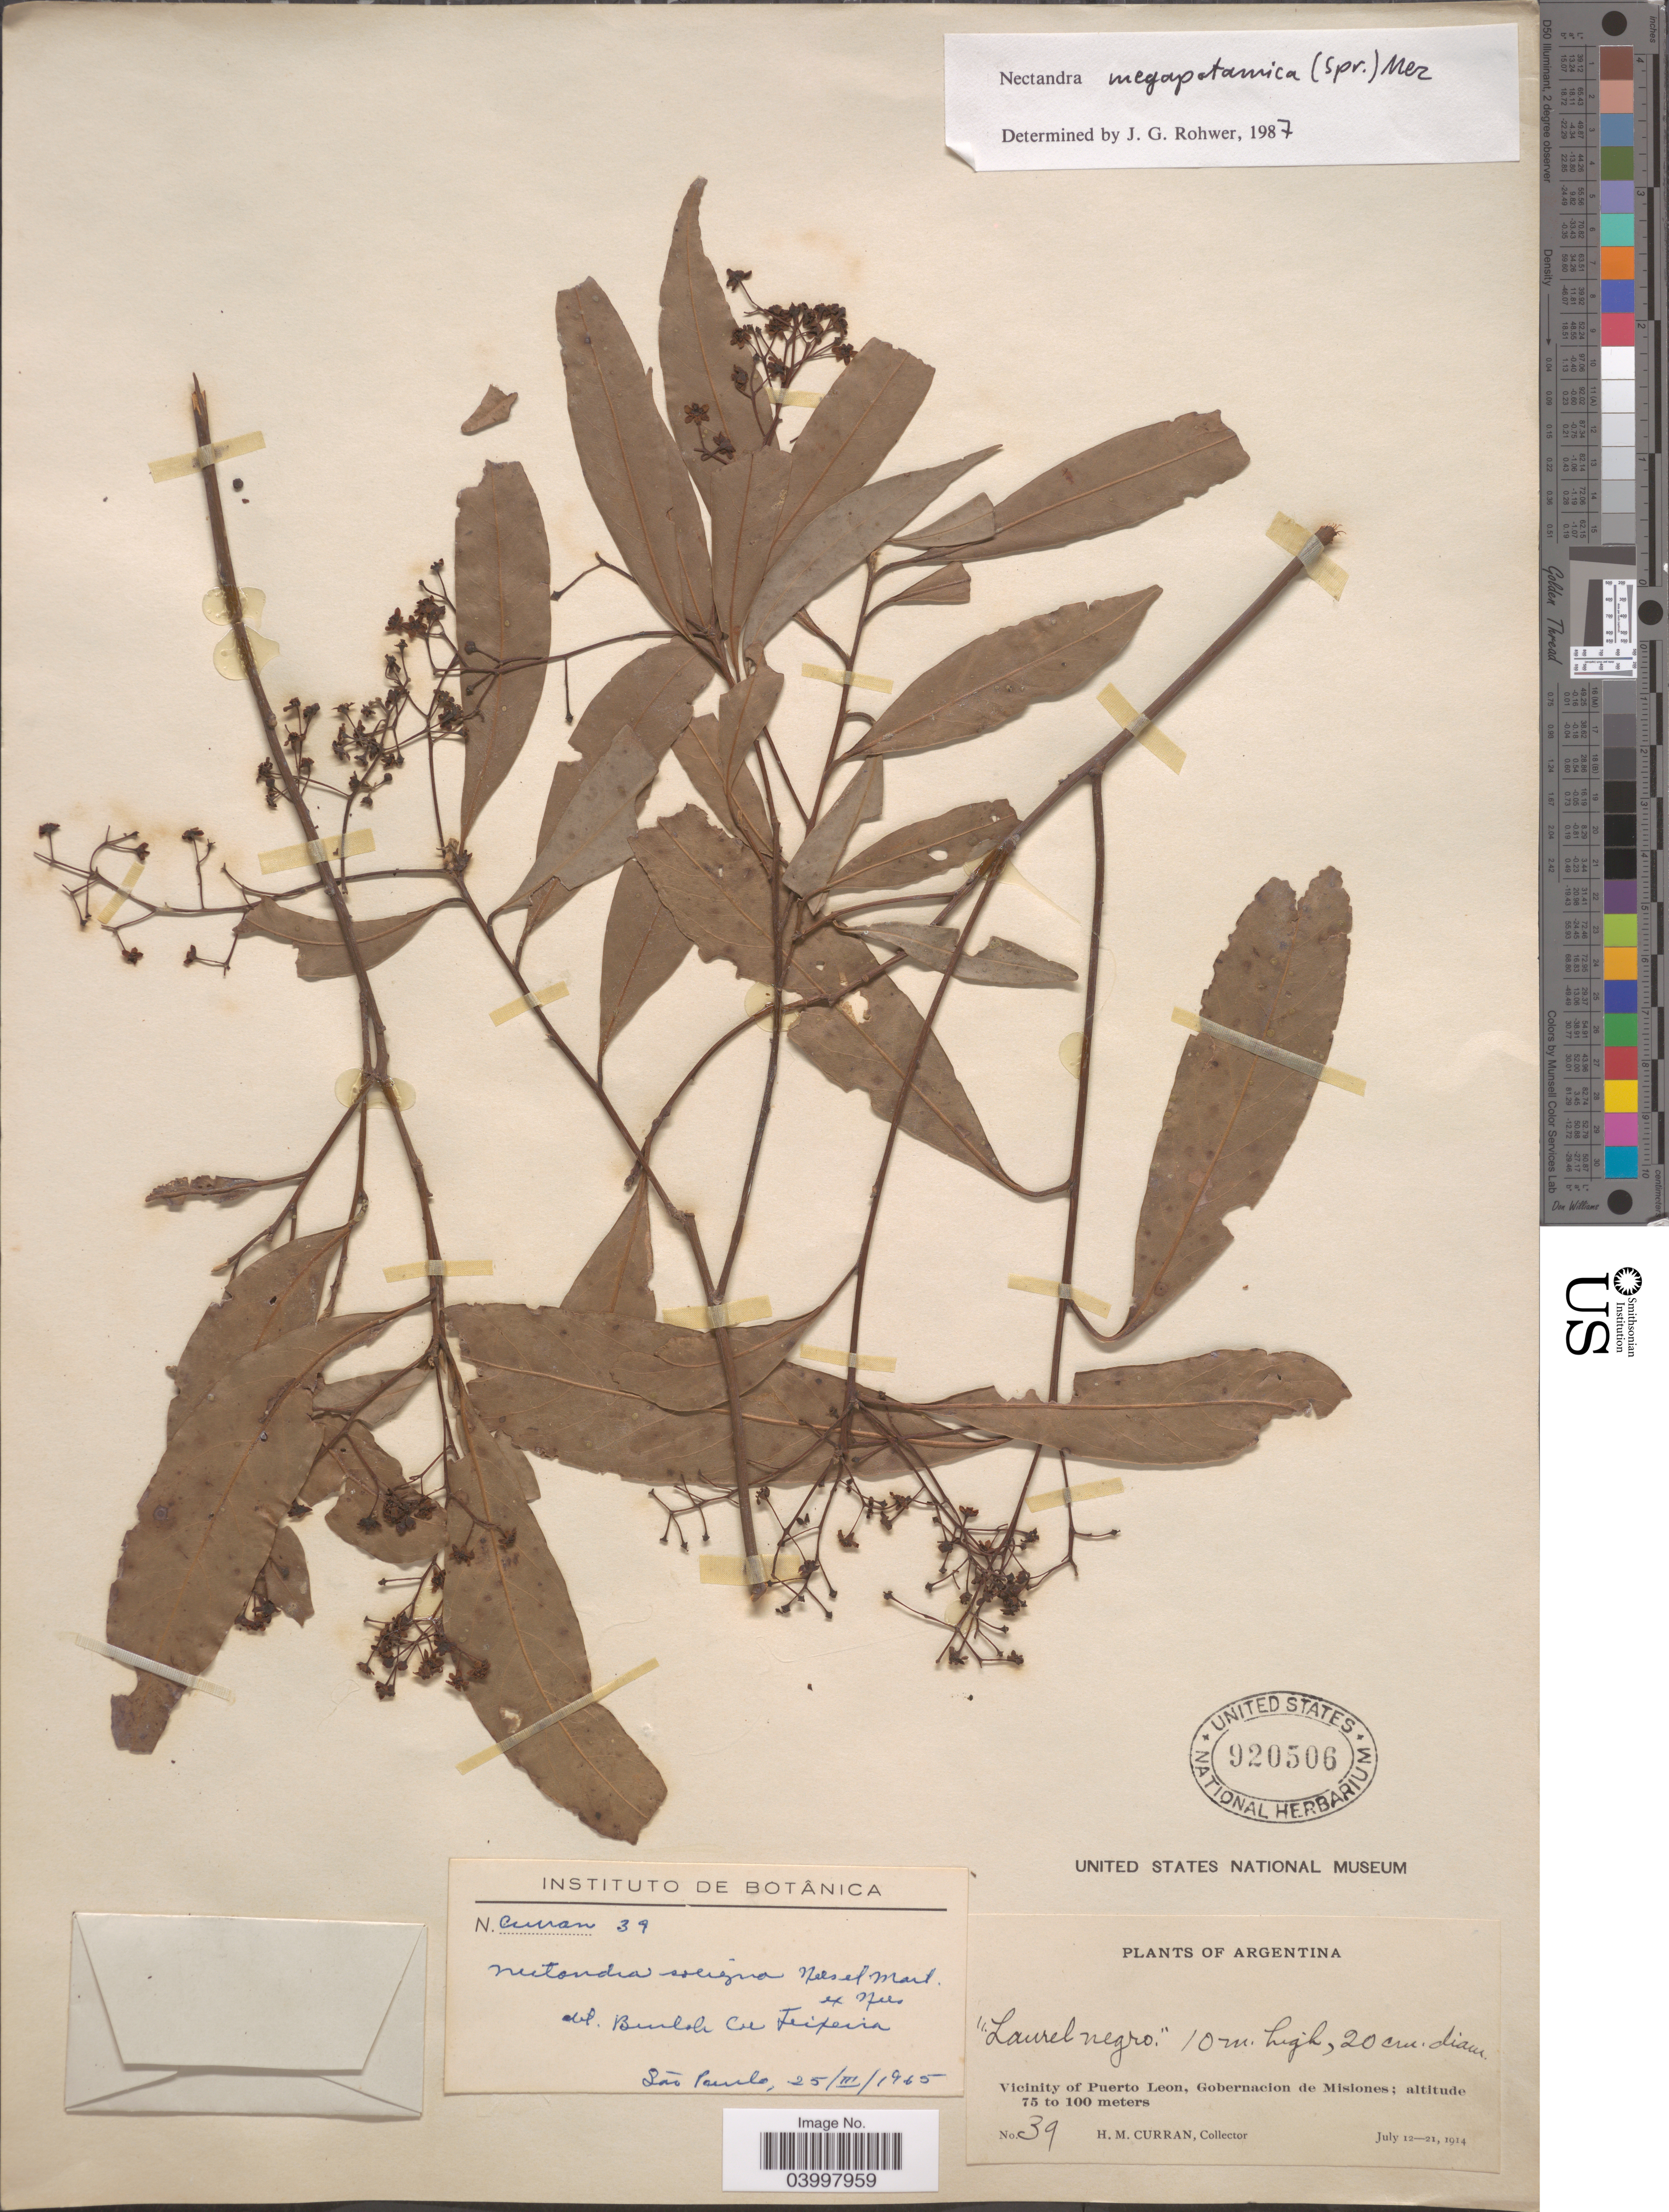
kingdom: Plantae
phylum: Tracheophyta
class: Magnoliopsida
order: Laurales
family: Lauraceae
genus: Nectandra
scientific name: Nectandra megapotamica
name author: Mez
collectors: H. M. Curran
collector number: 39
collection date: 1914-07-12/1914-07-21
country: Argentina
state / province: Misiones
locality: Vicinity of Puerto Leon, Gobernacion de Misiones.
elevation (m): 75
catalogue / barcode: US 920506